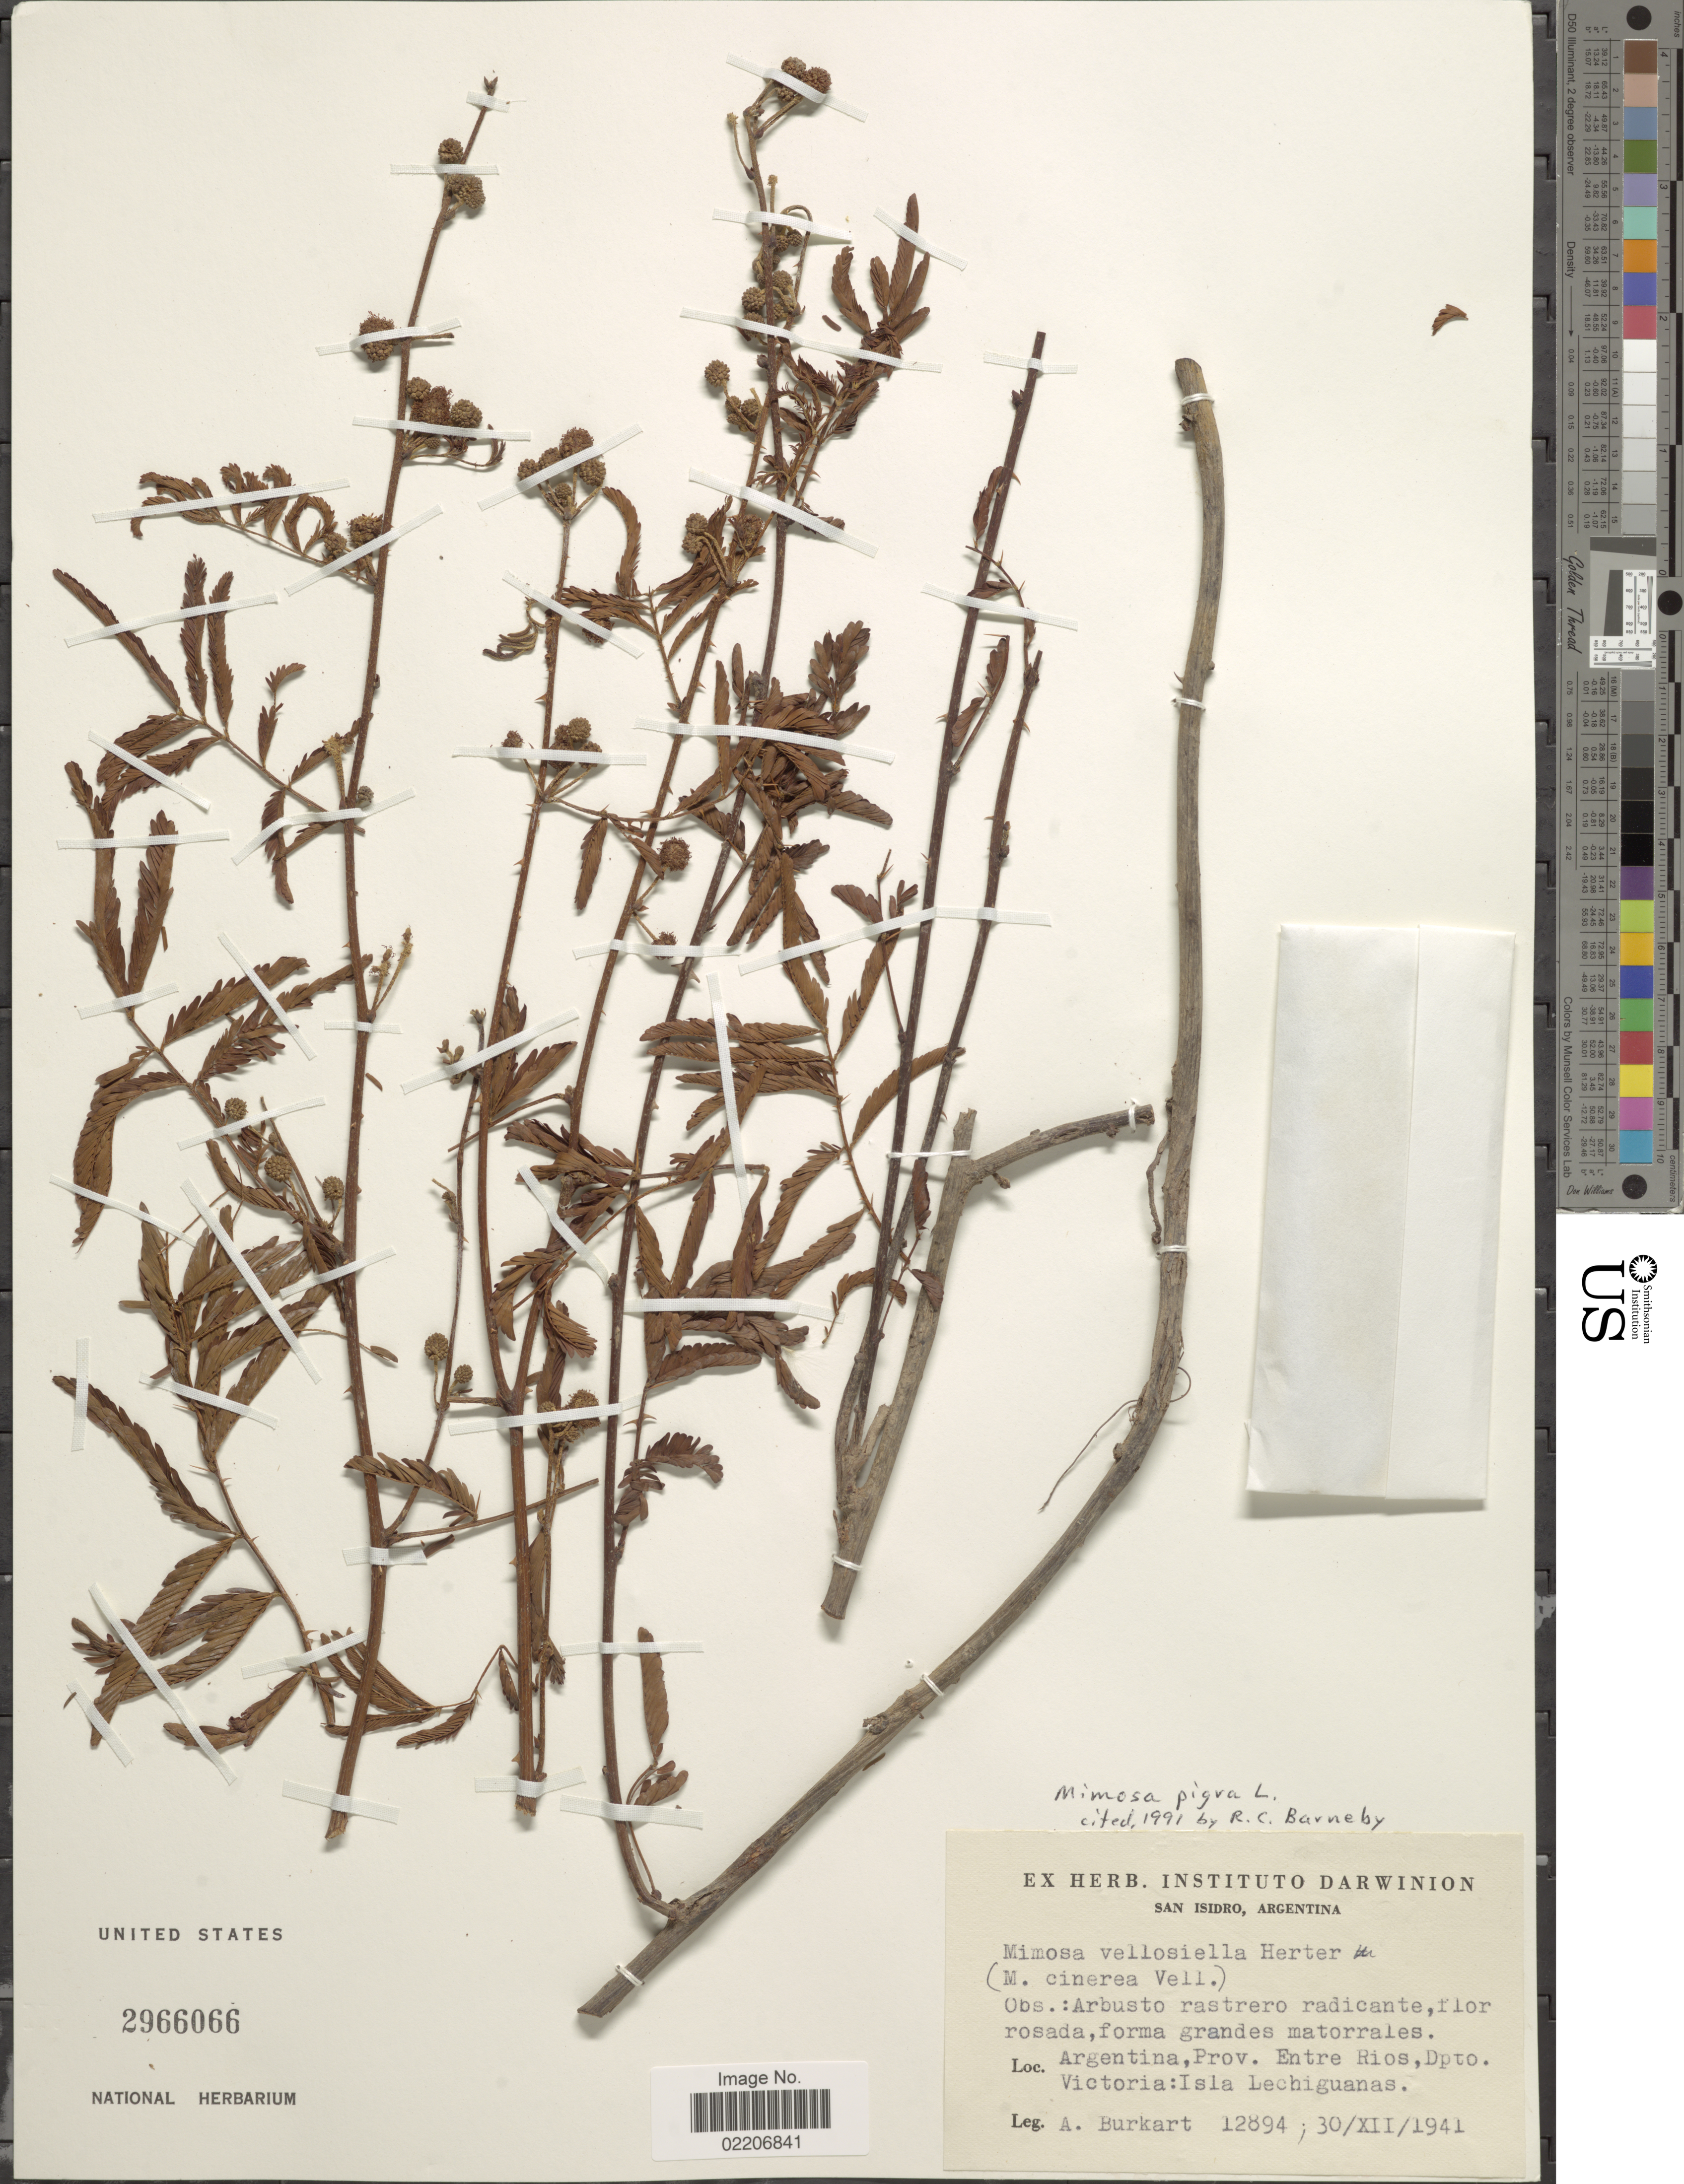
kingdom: Plantae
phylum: Tracheophyta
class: Magnoliopsida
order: Fabales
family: Fabaceae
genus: Mimosa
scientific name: Mimosa pigra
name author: L.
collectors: A. E. Burkart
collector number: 12894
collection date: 1941-12-30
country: Argentina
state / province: Entre Rios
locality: Dpto. Victoria, Isla Lechiguanas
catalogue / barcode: US 2966066